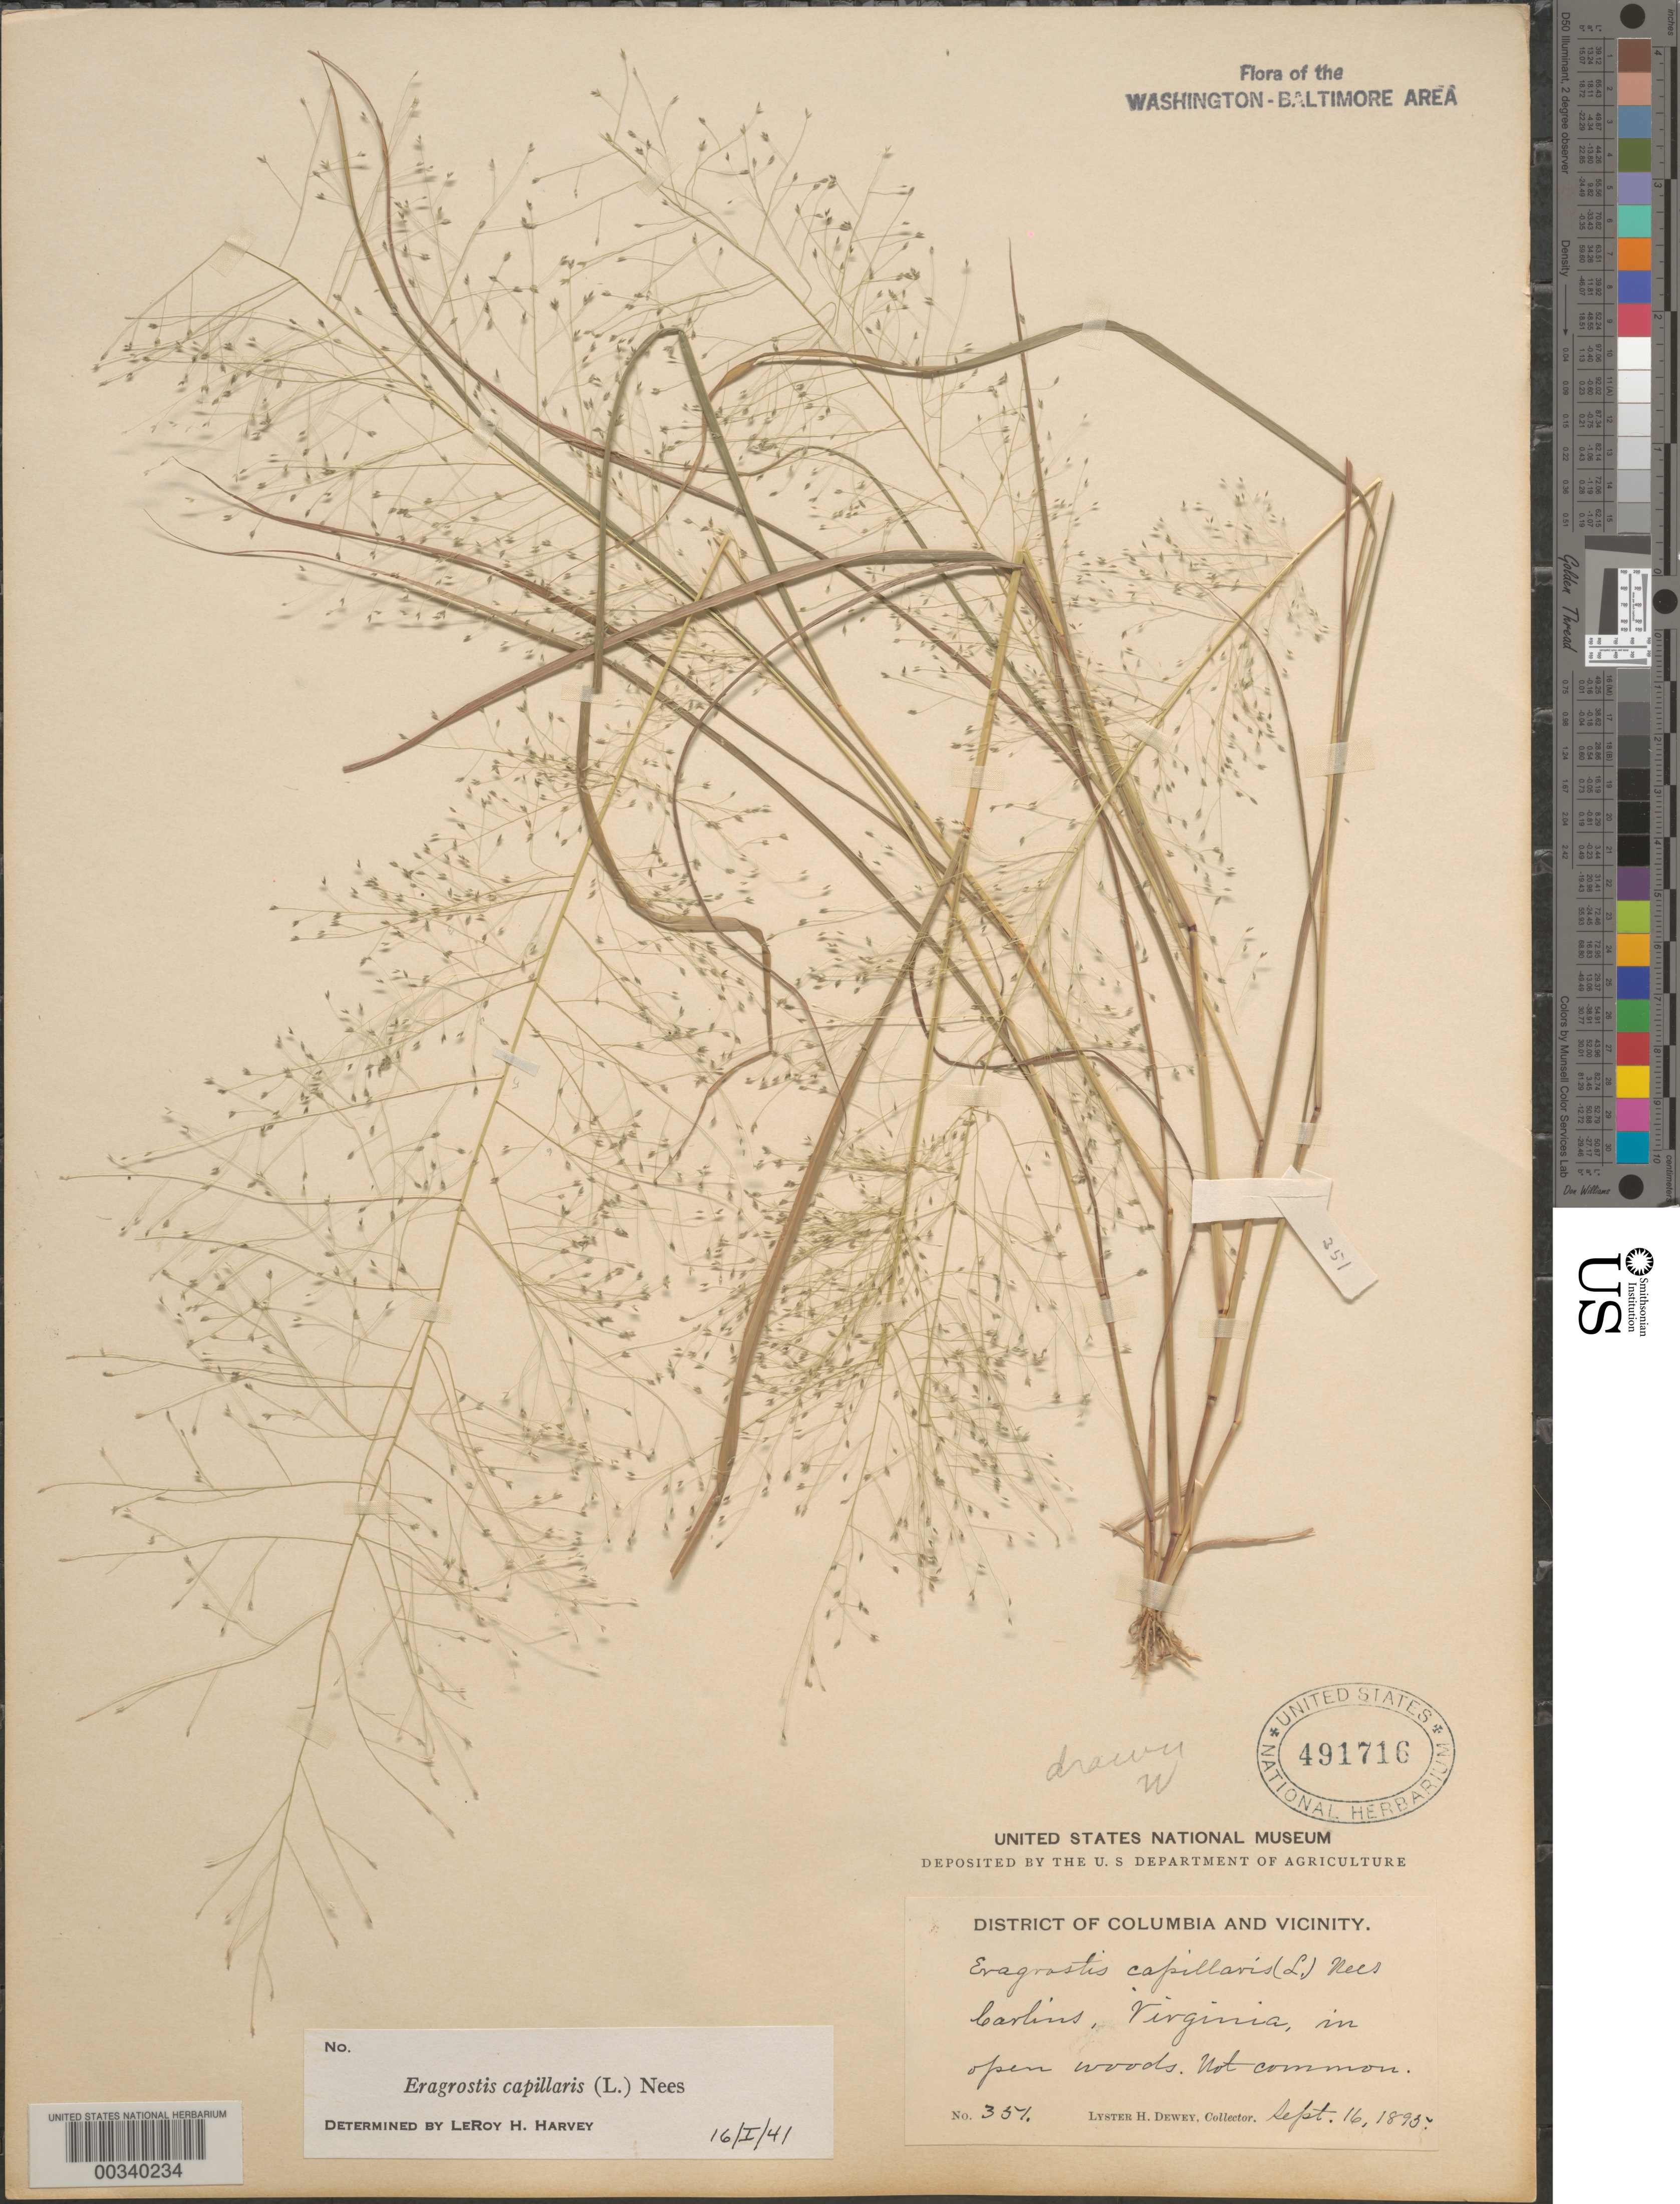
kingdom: Plantae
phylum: Tracheophyta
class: Liliopsida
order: Poales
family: Poaceae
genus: Eragrostis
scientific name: Eragrostis capillaris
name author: (L.) Nees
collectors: L. H. Dewey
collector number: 351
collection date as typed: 16 Sep 1895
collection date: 1895-09-16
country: United States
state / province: Virginia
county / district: Fairfax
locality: Carlin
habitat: In open woods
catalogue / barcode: US 491716